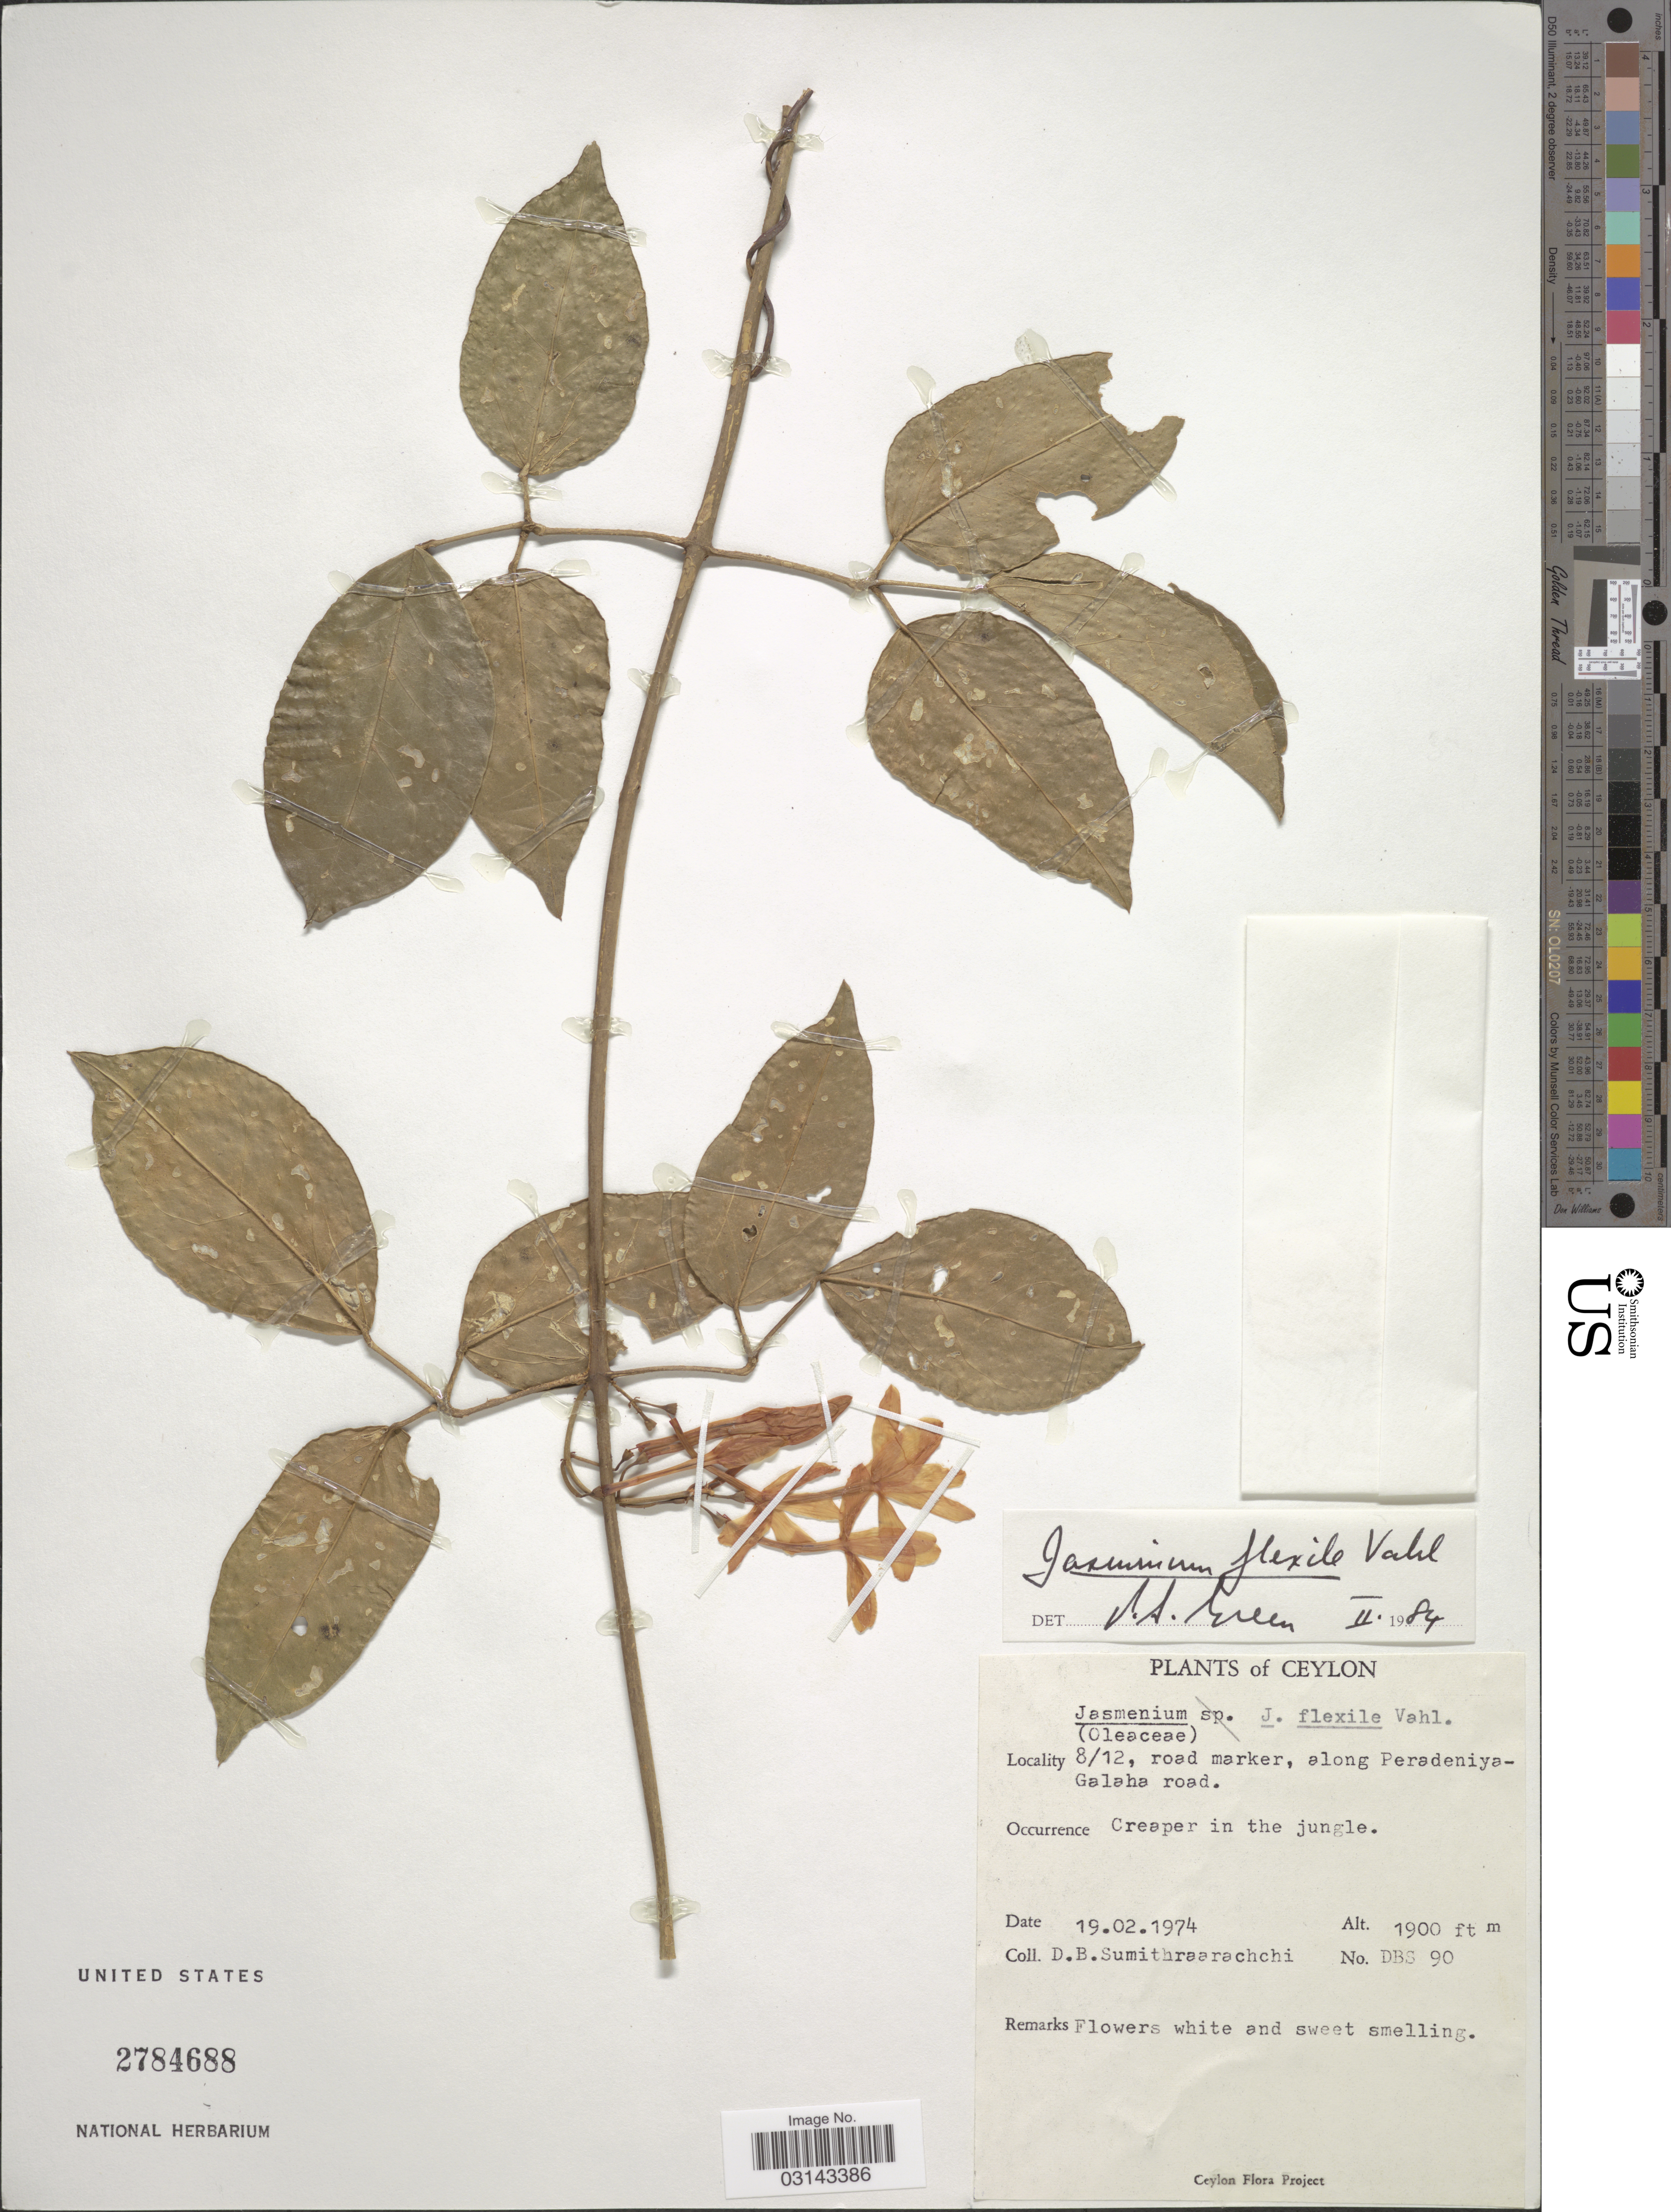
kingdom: Plantae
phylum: Tracheophyta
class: Magnoliopsida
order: Lamiales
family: Oleaceae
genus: Jasminum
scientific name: Jasminum flexile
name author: Vahl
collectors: D. B. Sumithraarachchi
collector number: DBS 90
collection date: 1974-02-19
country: Sri Lanka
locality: Ceylon. 8/12, road marker, along Peradeniya-Galaha road.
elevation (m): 579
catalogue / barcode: US 2784688